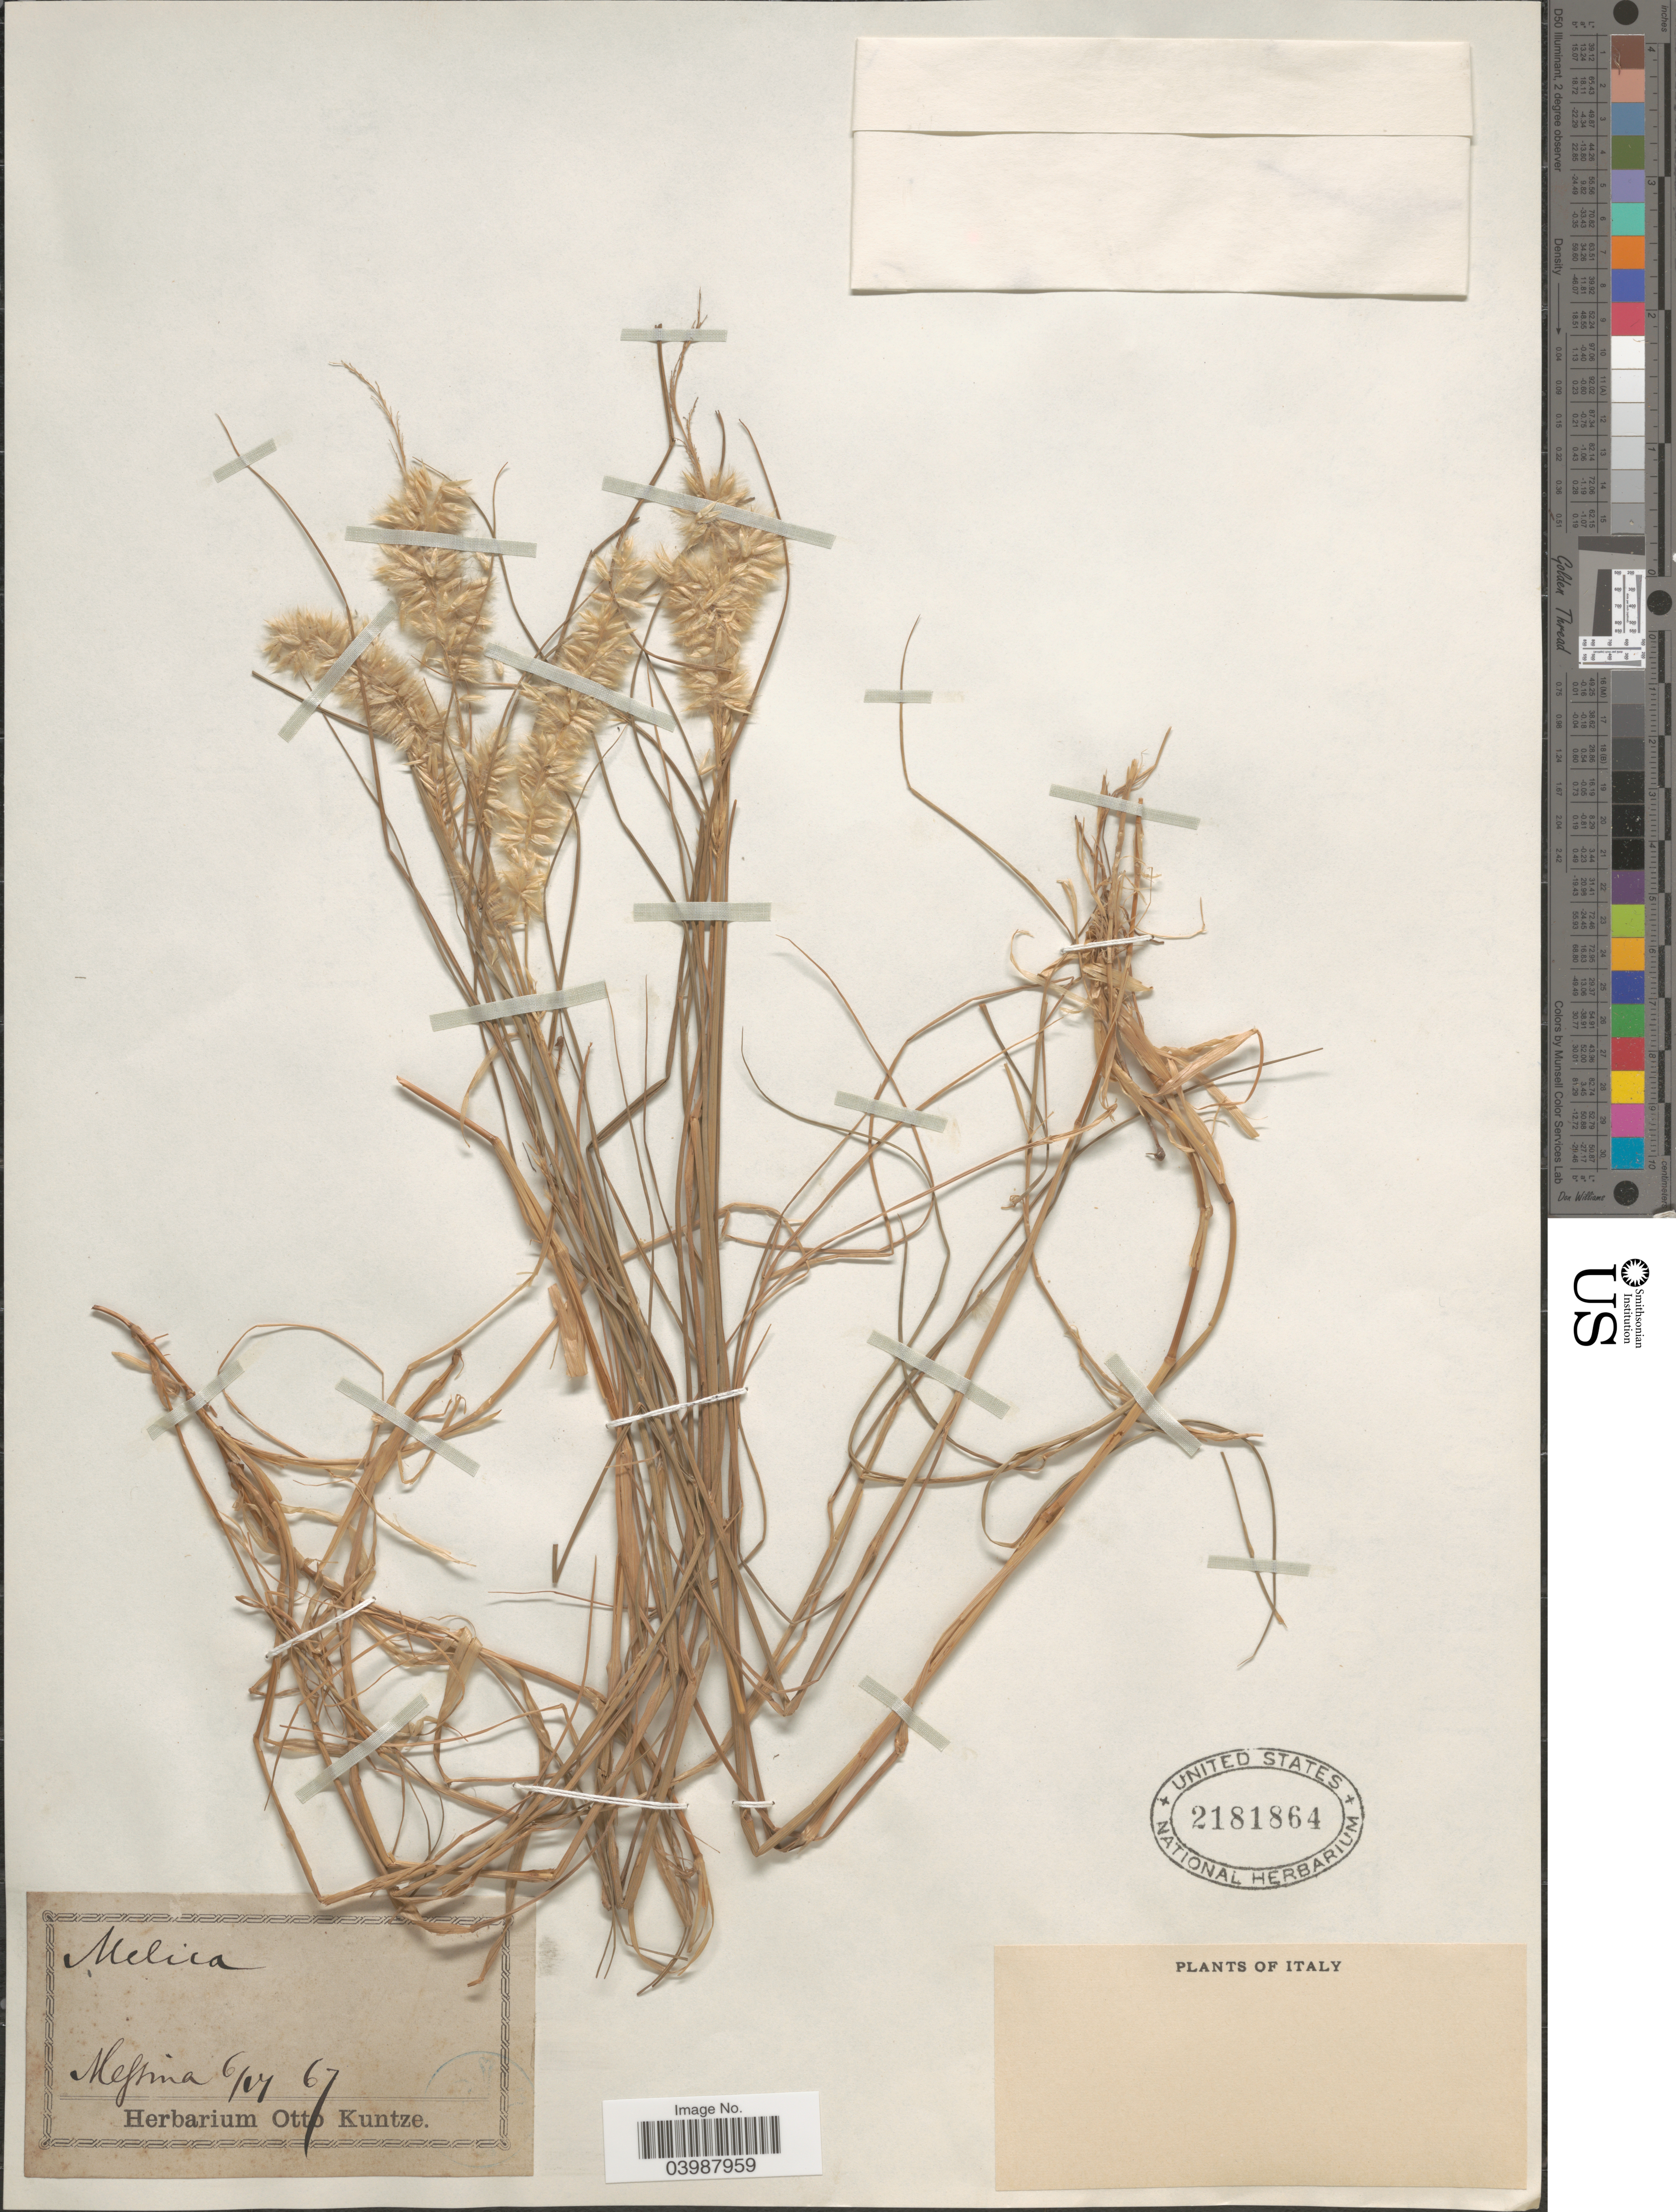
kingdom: Plantae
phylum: Tracheophyta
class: Liliopsida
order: Poales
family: Poaceae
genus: Melica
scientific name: Melica sp.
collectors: ex herb. Otto Kuntze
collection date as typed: Transcribed d/m/y: 6/6/67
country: Italy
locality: Messina.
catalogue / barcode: US 2181864